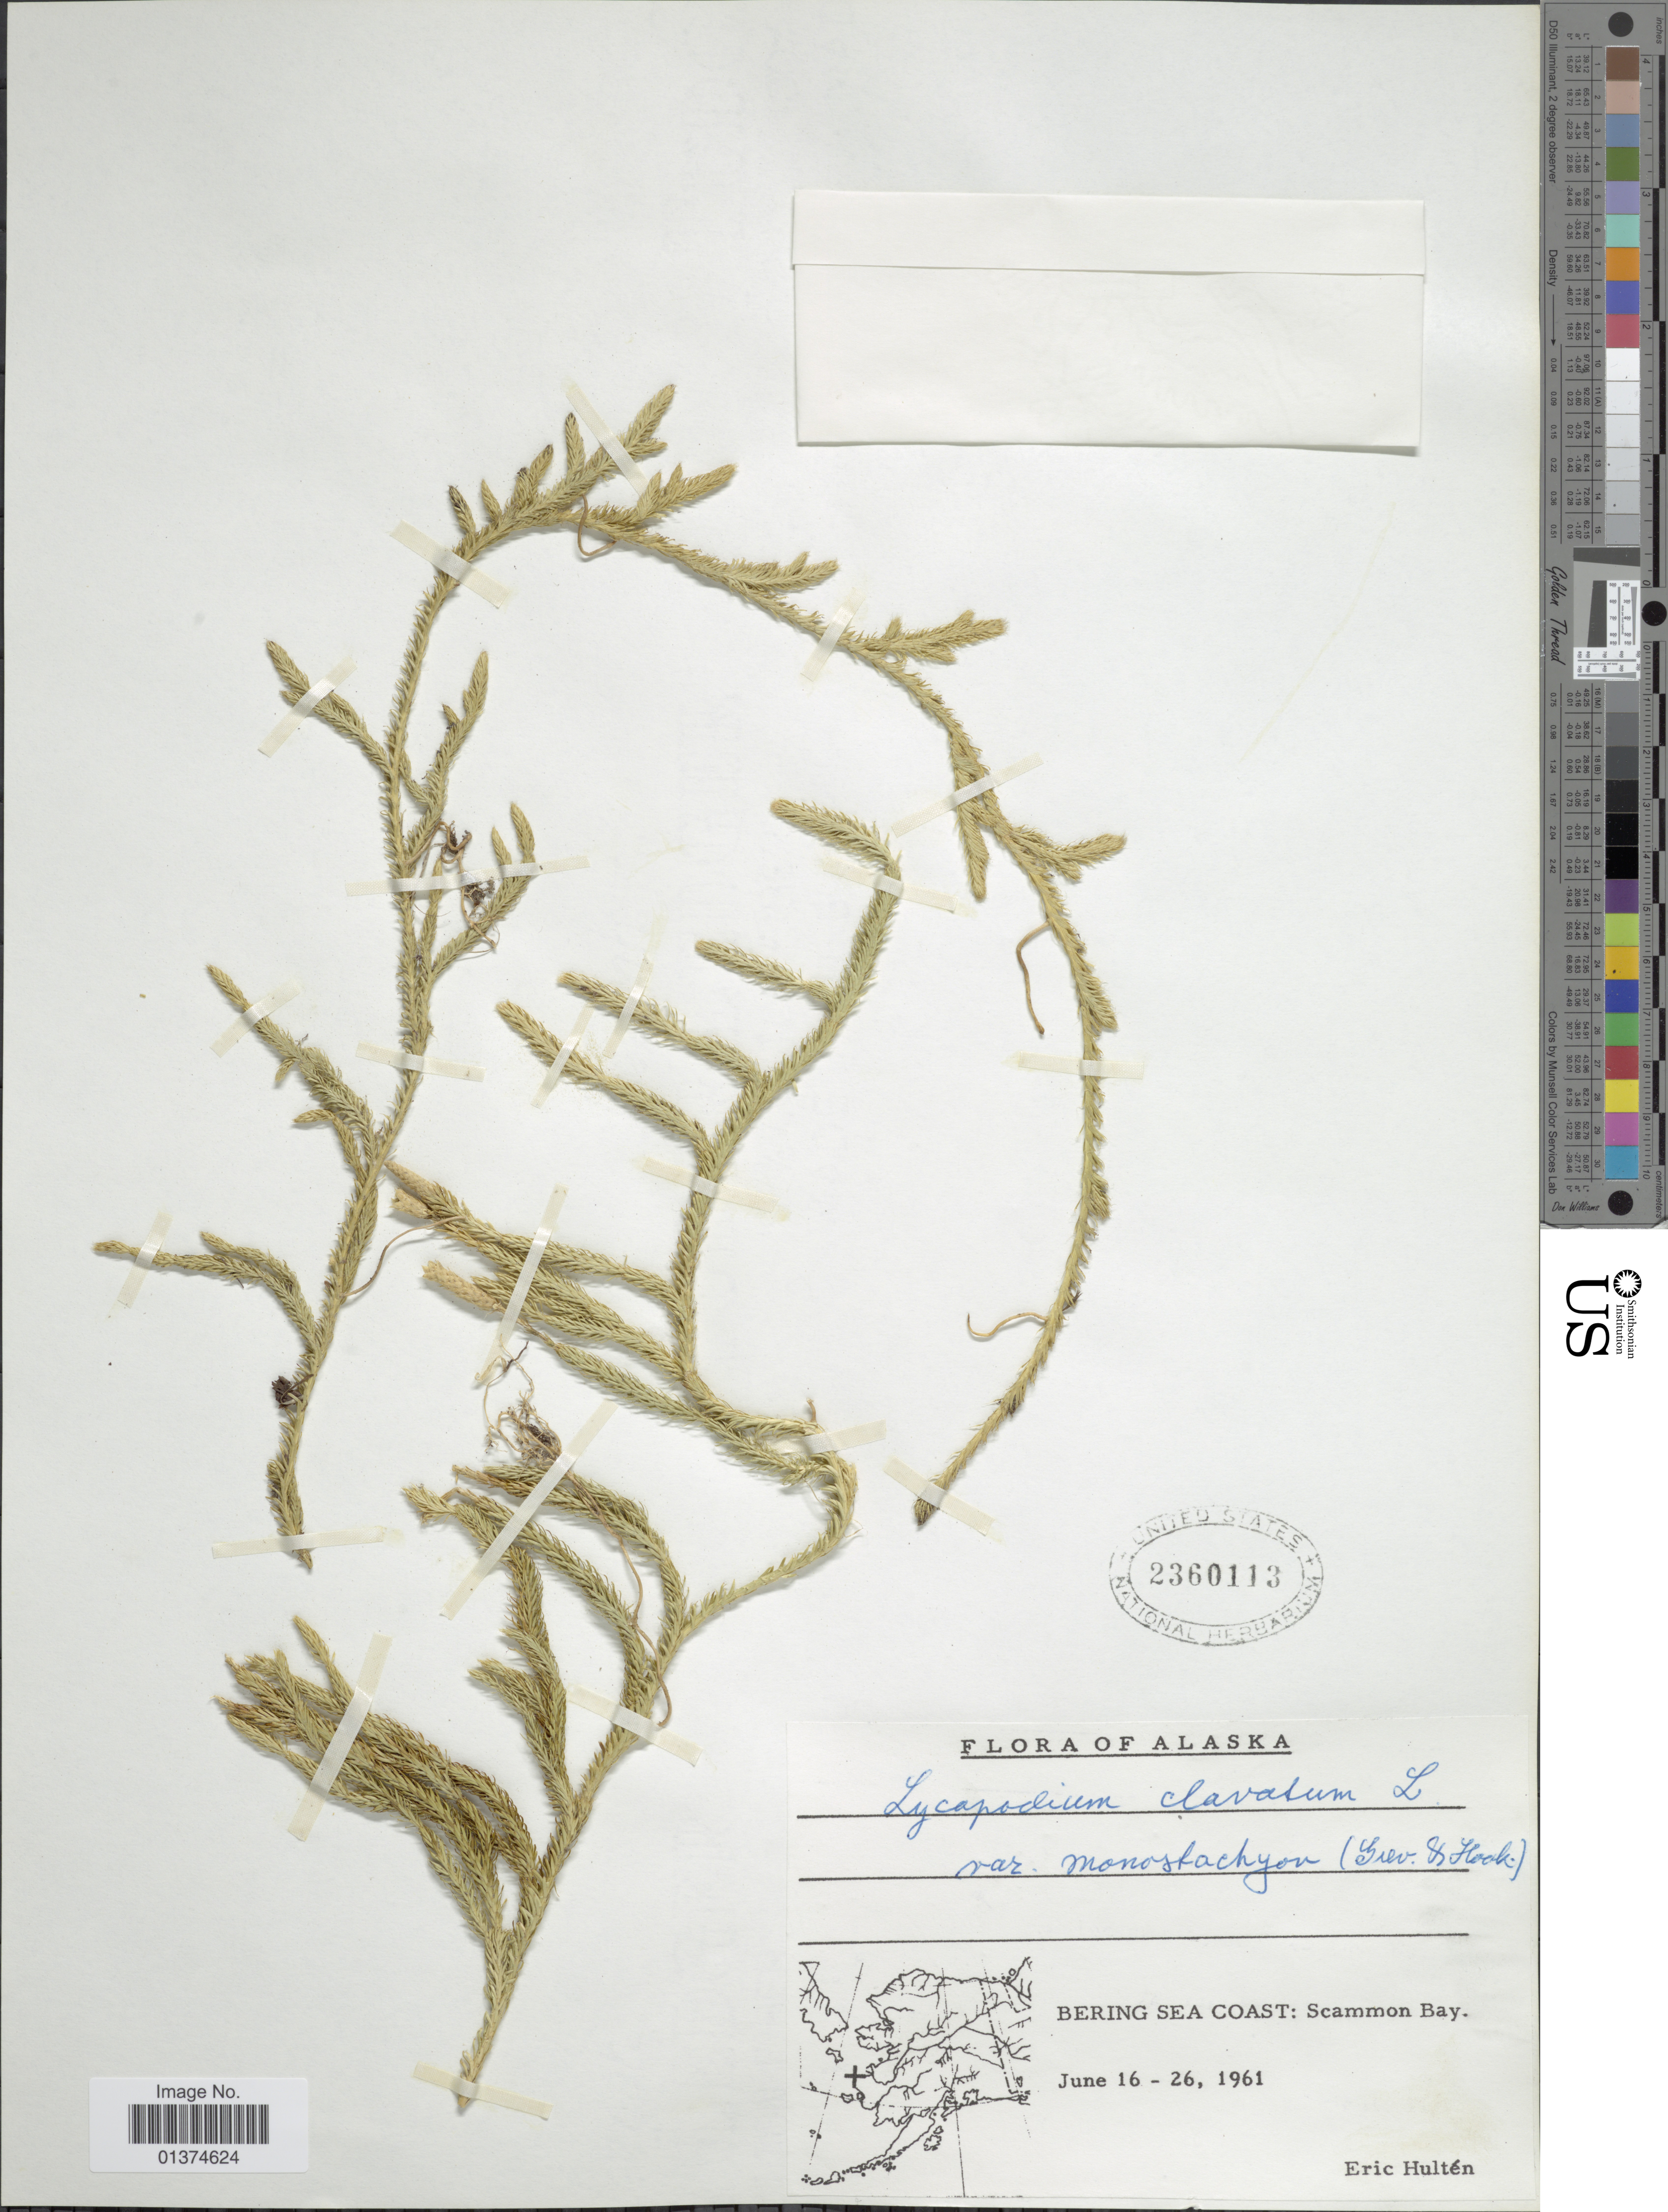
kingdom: Plantae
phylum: Tracheophyta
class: Lycopodiopsida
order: Lycopodiales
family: Lycopodiaceae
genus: Lycopodium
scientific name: Lycopodium clavatum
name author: L.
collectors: E. G. Hultén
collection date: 1961-06-16/1961-06-26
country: United States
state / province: Alaska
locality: Bering Sea Coast: Scammon Bay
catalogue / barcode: US 2360113